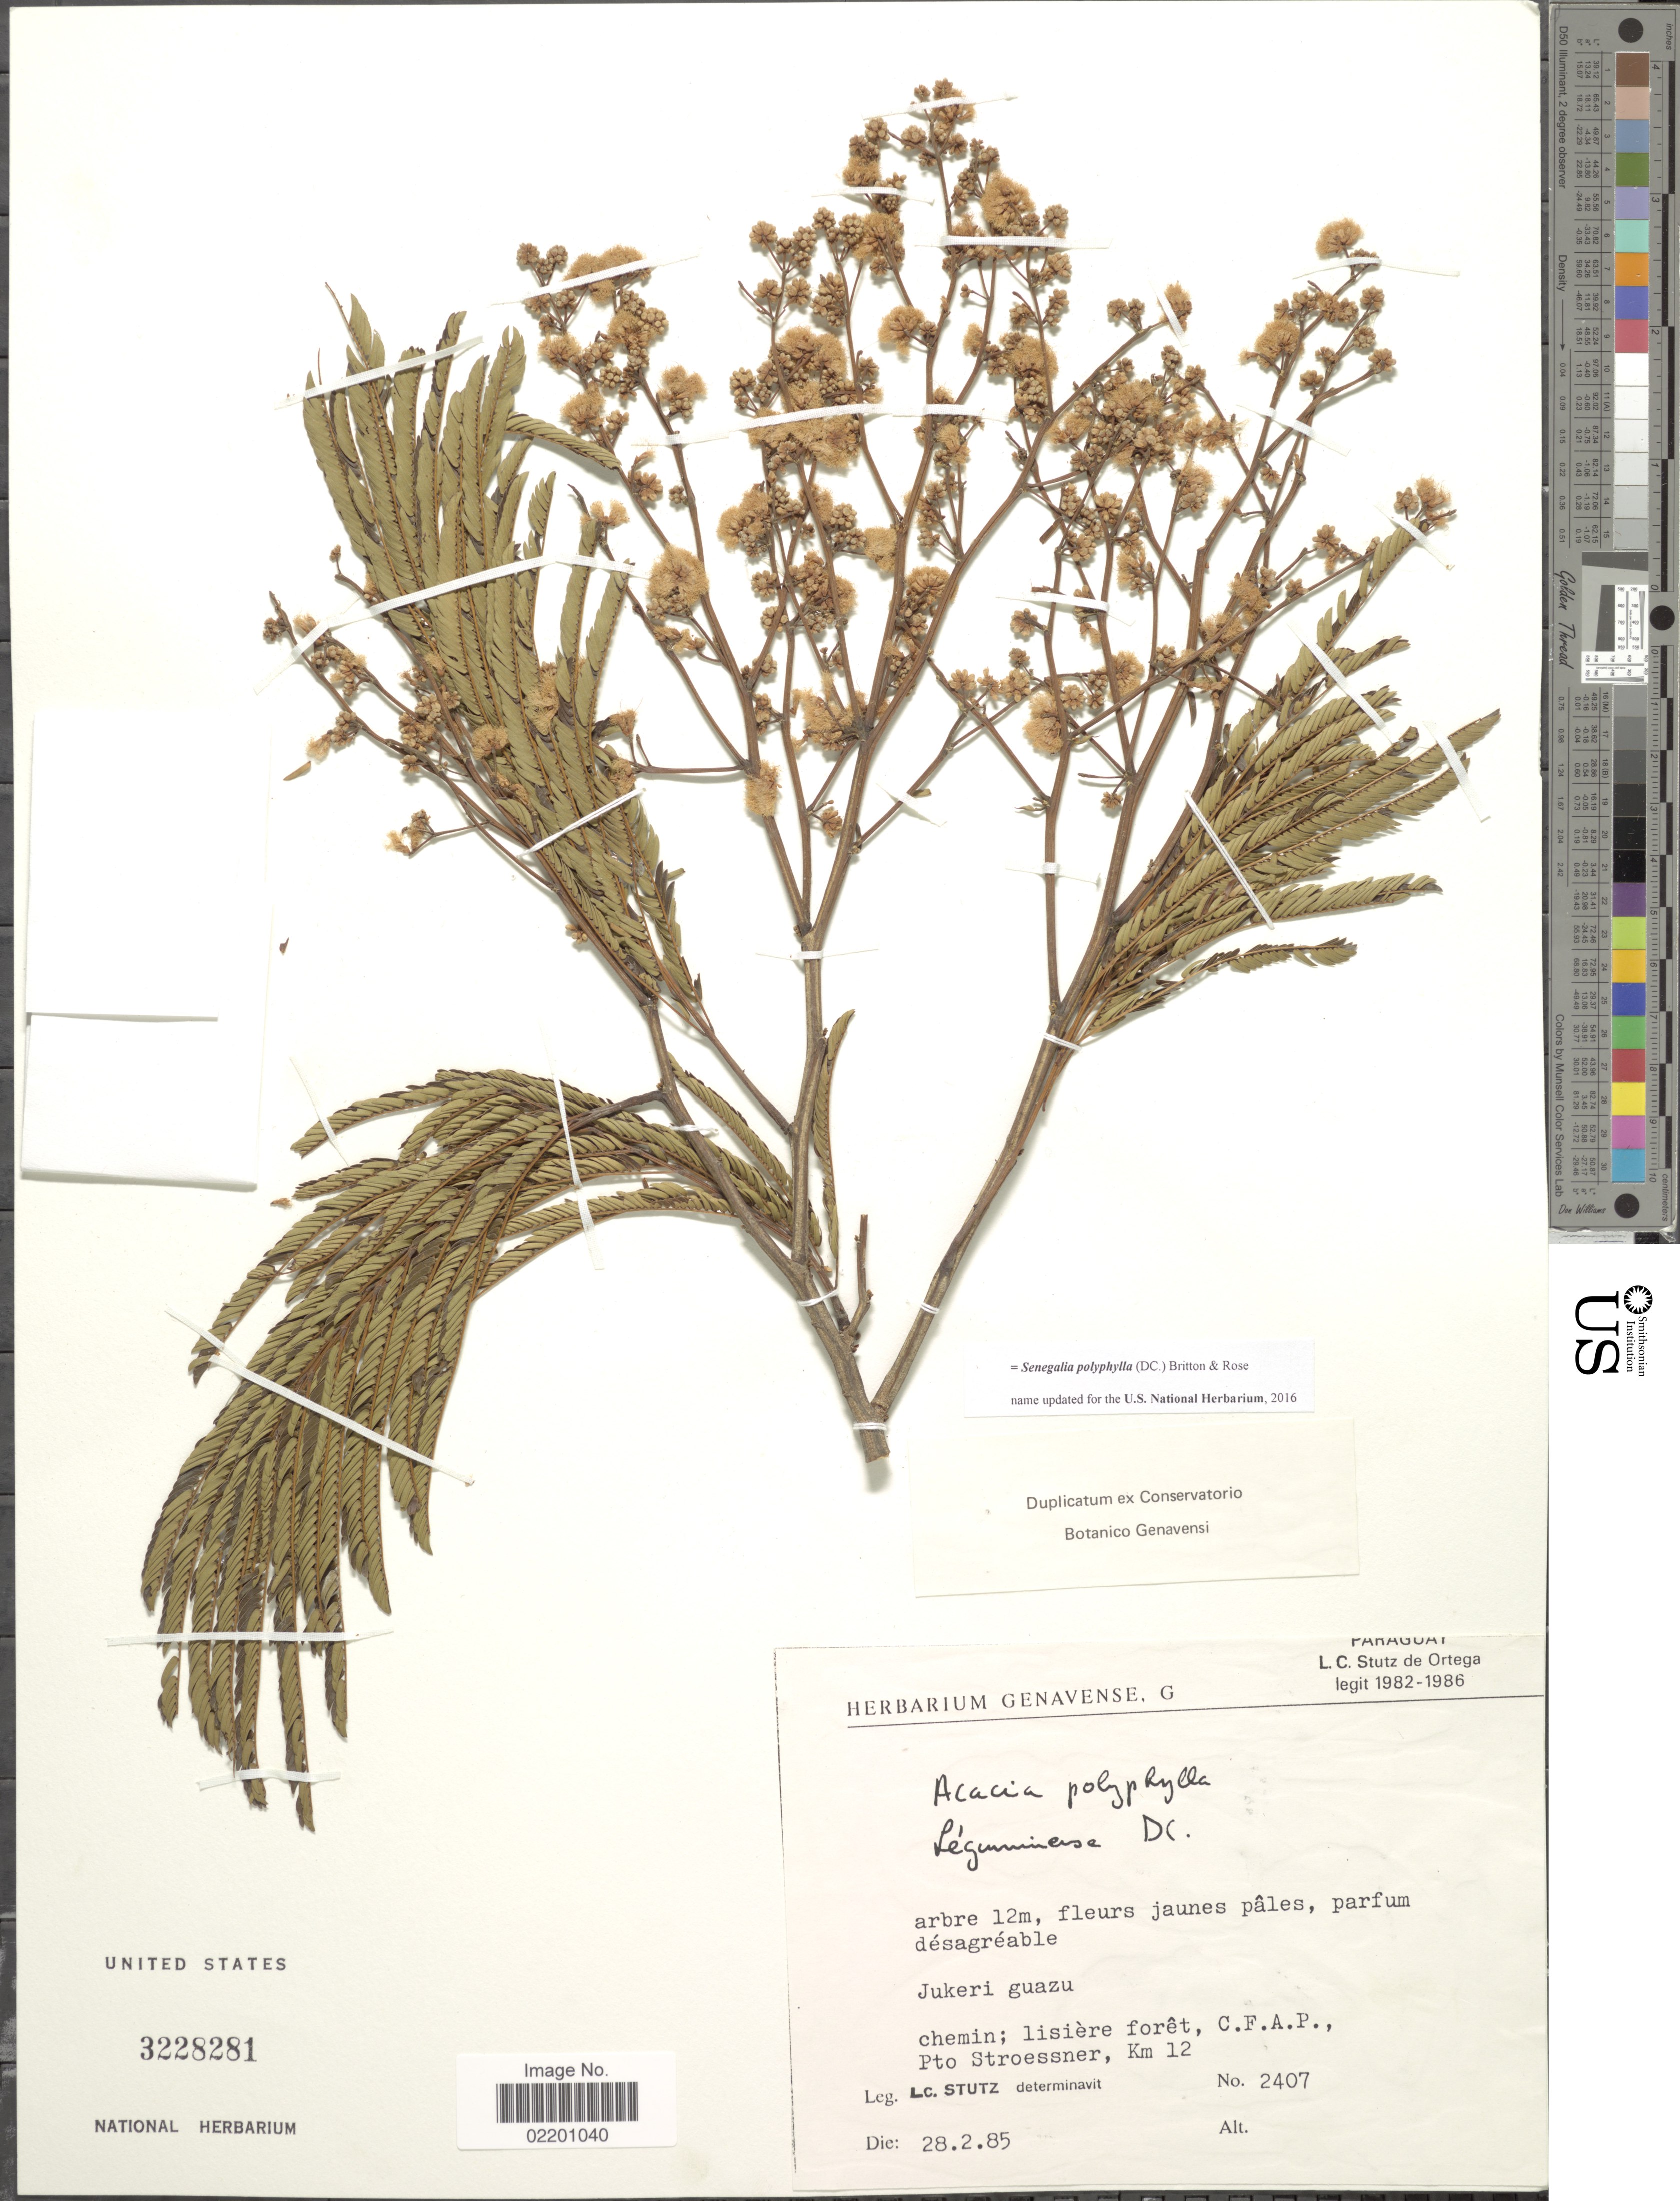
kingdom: Plantae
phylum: Tracheophyta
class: Magnoliopsida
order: Fabales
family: Fabaceae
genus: Senegalia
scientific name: Senegalia loretensis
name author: (J.F. Macbr.) Seigler & Ebinger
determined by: Santos, V. Terra dos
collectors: L. C. Stutz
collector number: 2407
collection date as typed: Transcribed d/m/y: 28/2/85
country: Paraguay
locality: Chemin; lisiere foret, C.F.A.P., Pto Stroessner, Km 12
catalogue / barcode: US 3228281